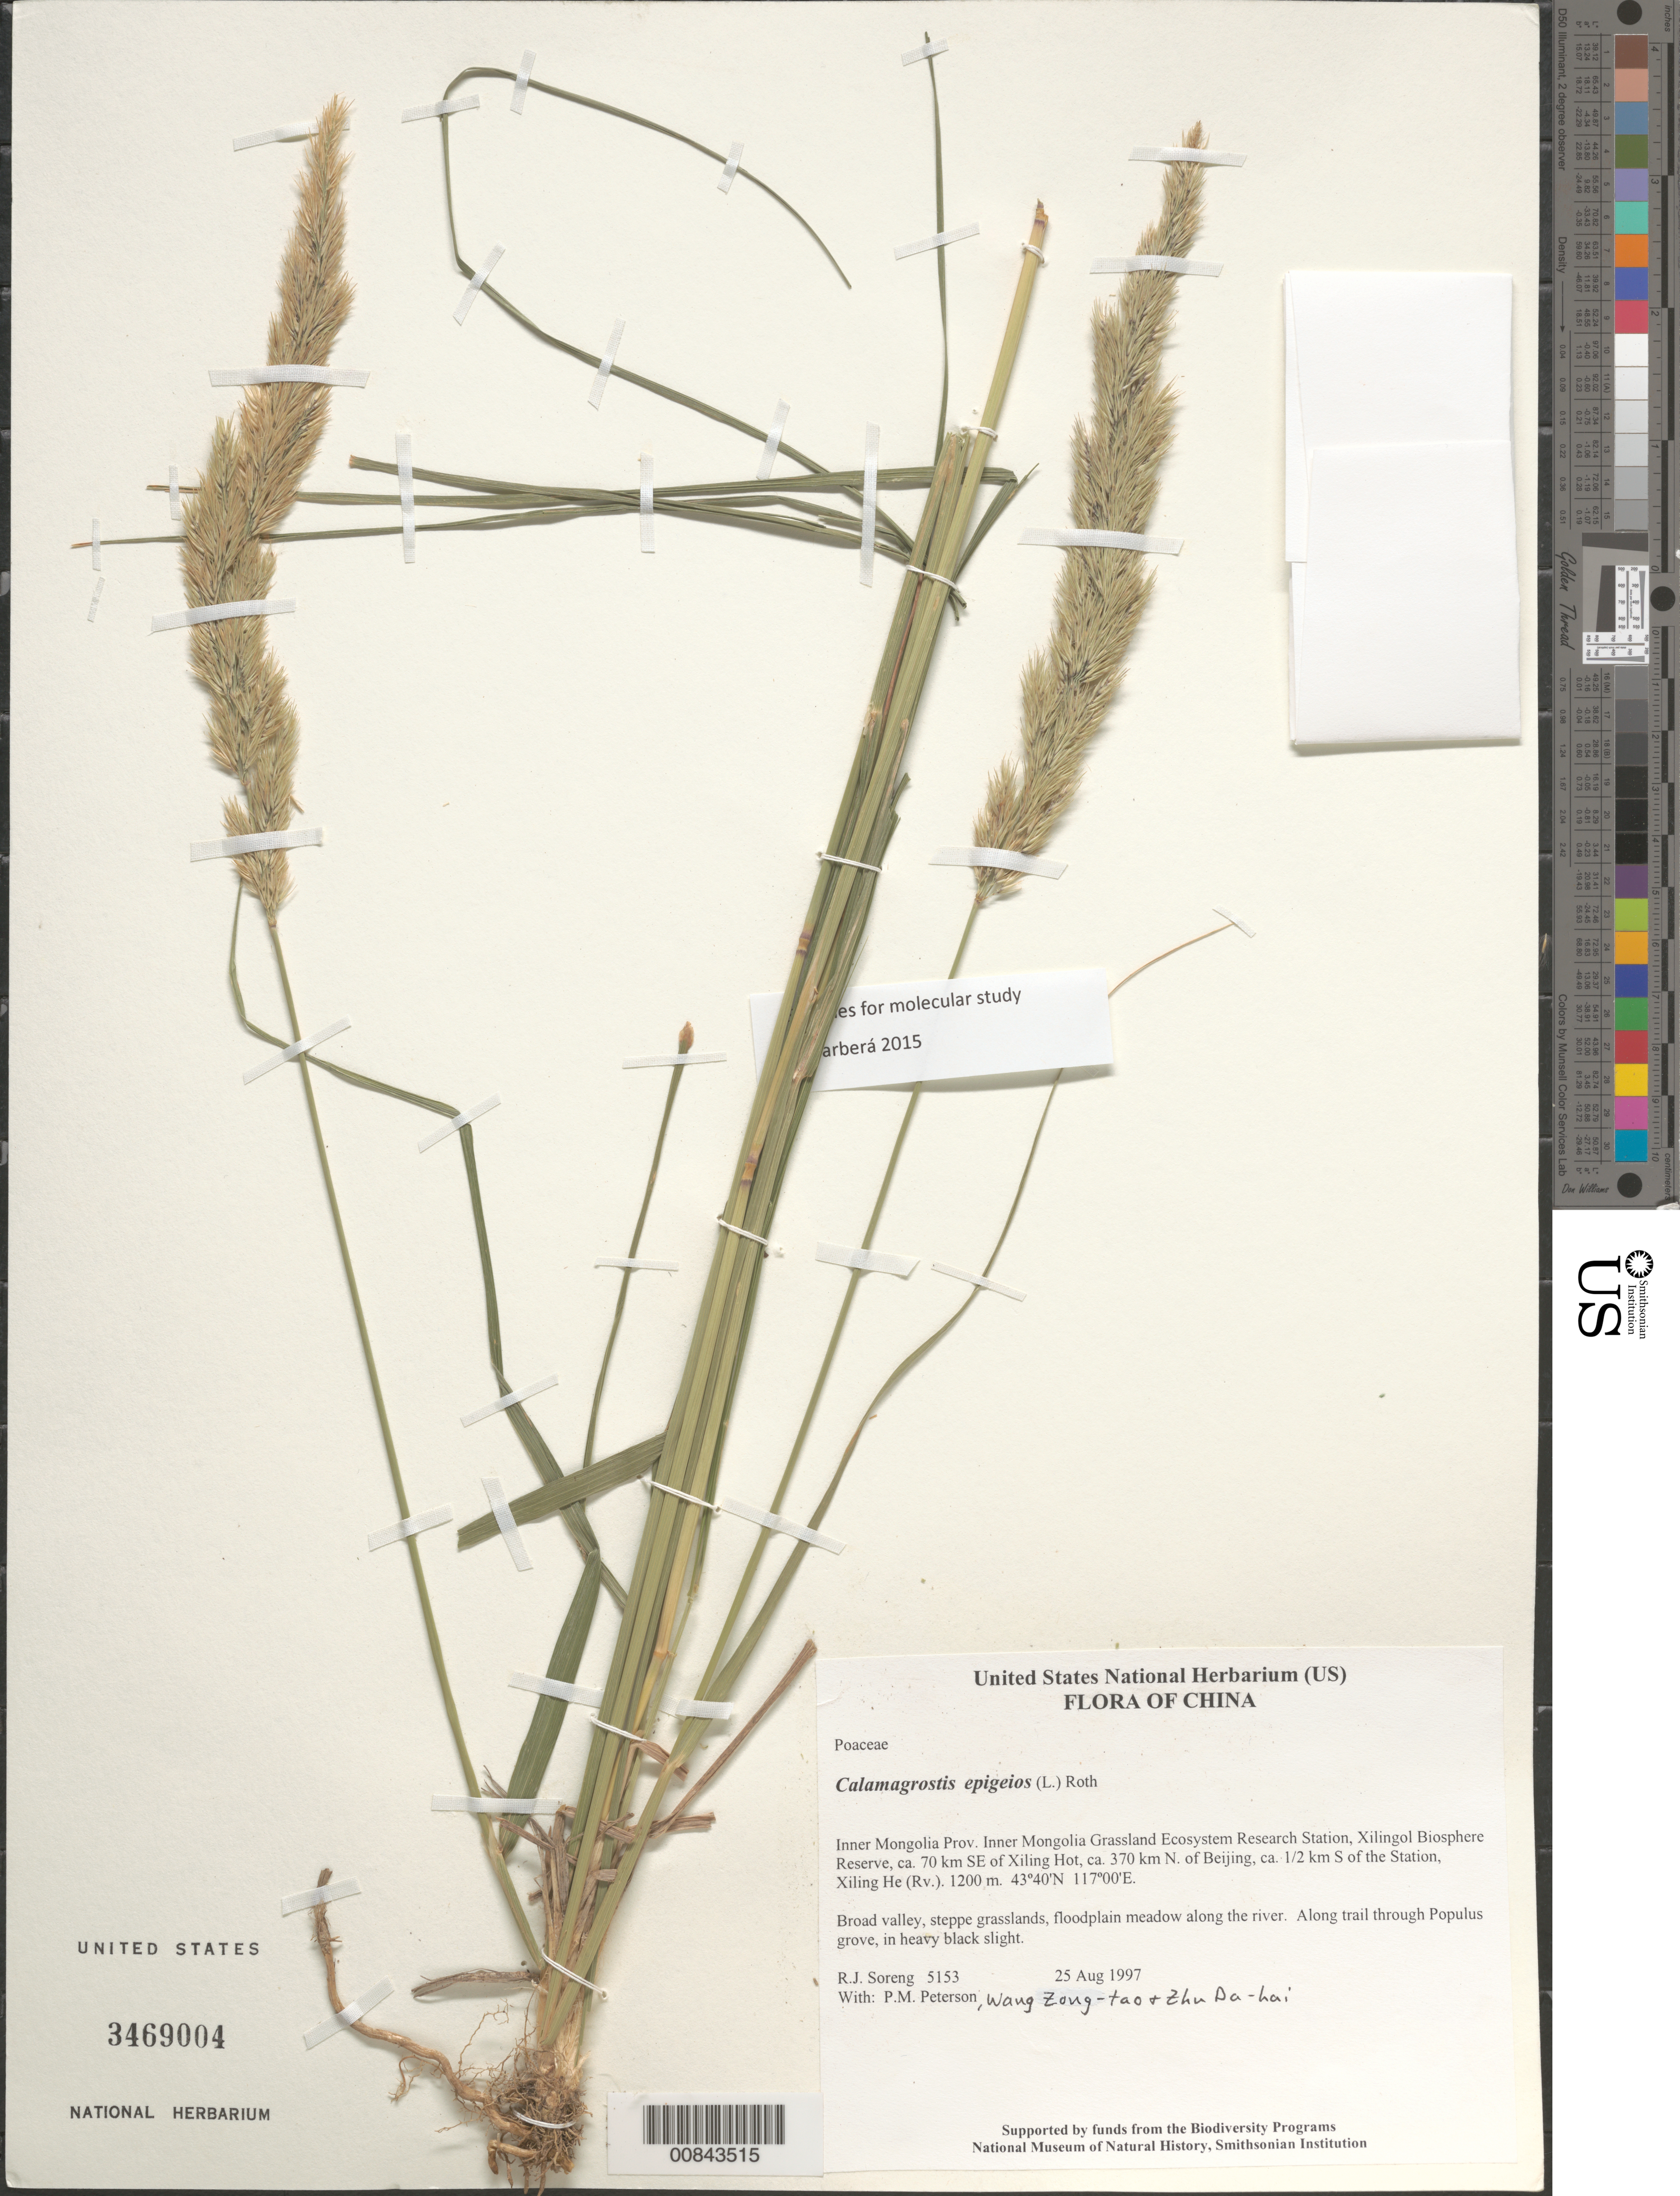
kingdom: Plantae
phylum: Tracheophyta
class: Liliopsida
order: Poales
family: Poaceae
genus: Calamagrostis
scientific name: Calamagrostis epigeios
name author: (L.) Roth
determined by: Soreng, Robert J., Research Associate (BOT), Smithsonian Institution - National Museum of Natural History (UNITED STATES)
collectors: R. J. Soreng, P. M. Peterson & Zhu Da-hai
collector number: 5153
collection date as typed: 25 Aug 1997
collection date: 1997-08-25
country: China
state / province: Nei Monggol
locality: Inner Mongolia Grassland Ecosystem Research Station, Xilingol Biosphere Reserve, ca. 70 km SE of Xiling Hot, ca. 370 km N. of Beijing, ca. 1/2 km S of the Station, Xiling He (Rv.)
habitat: Broad valley, steppe grasslands, floodplain meadow along the river. Along trail through Populus grove, in heavy black slight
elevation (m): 1200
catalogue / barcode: US 3469004